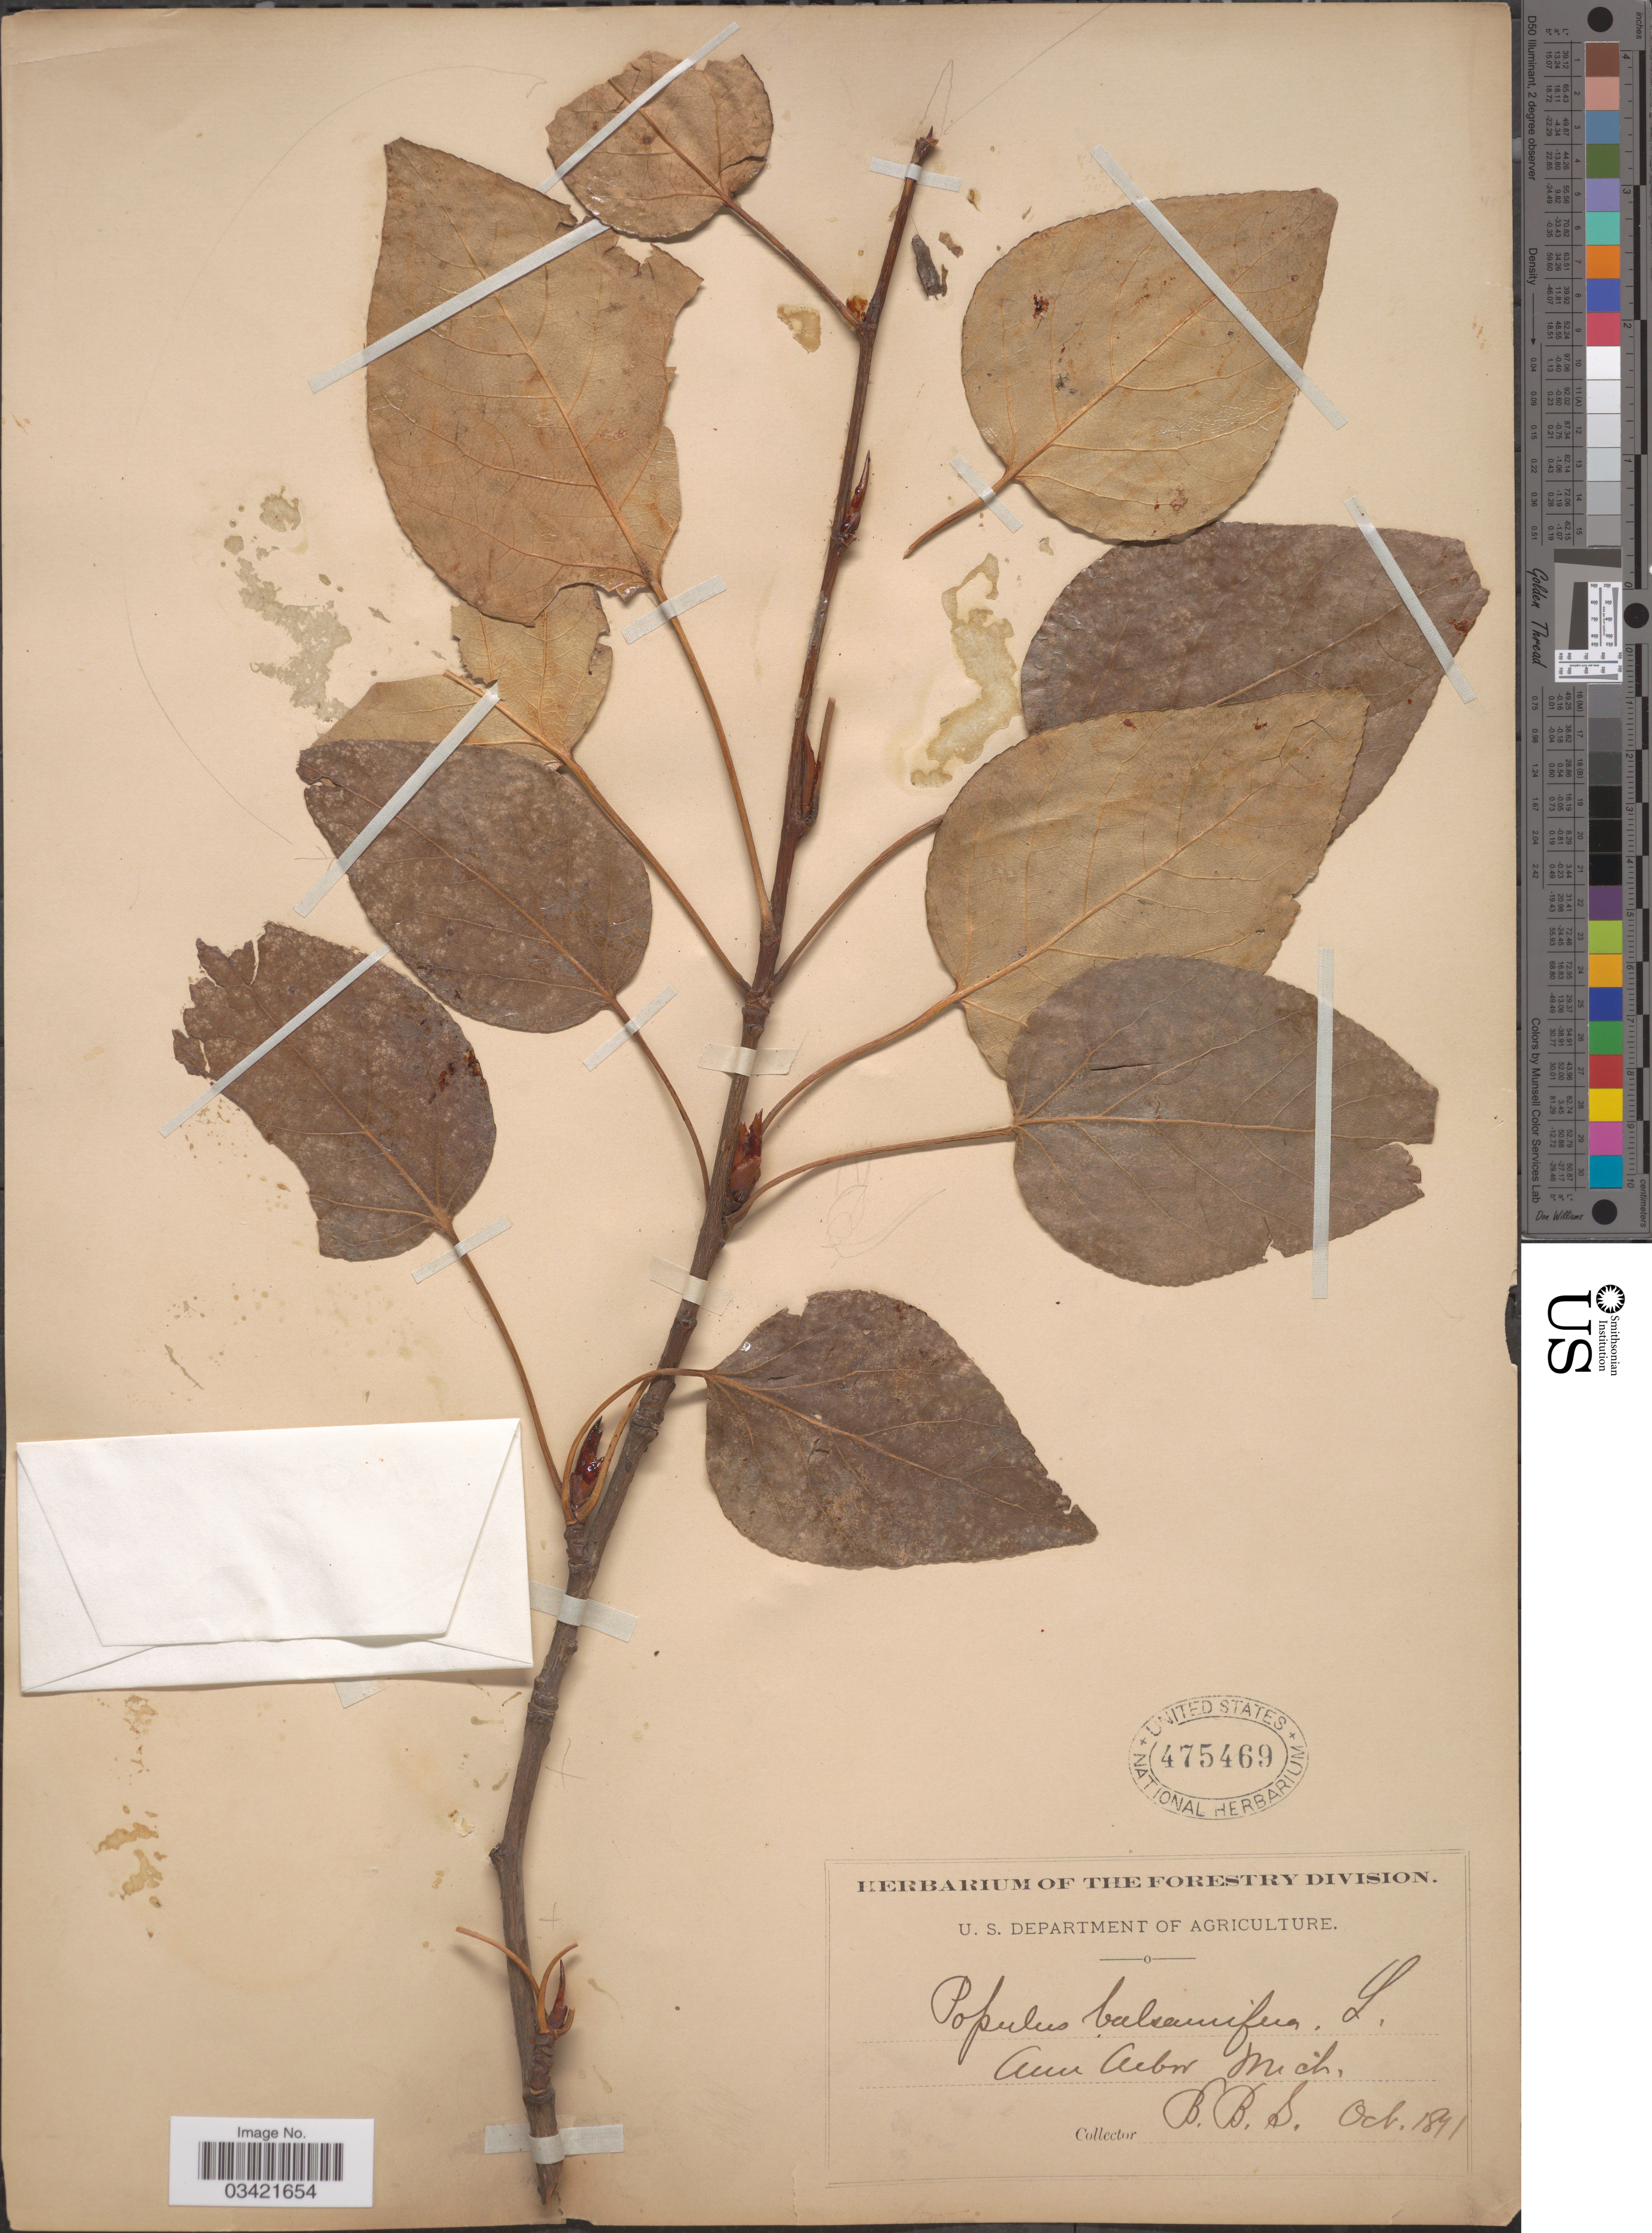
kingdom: Plantae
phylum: Tracheophyta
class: Magnoliopsida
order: Malpighiales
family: Salicaceae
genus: Populus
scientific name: Populus balsamifera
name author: L.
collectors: B. B. S.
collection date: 1891-10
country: United States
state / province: Michigan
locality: Ann Arbor.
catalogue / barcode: US 475469